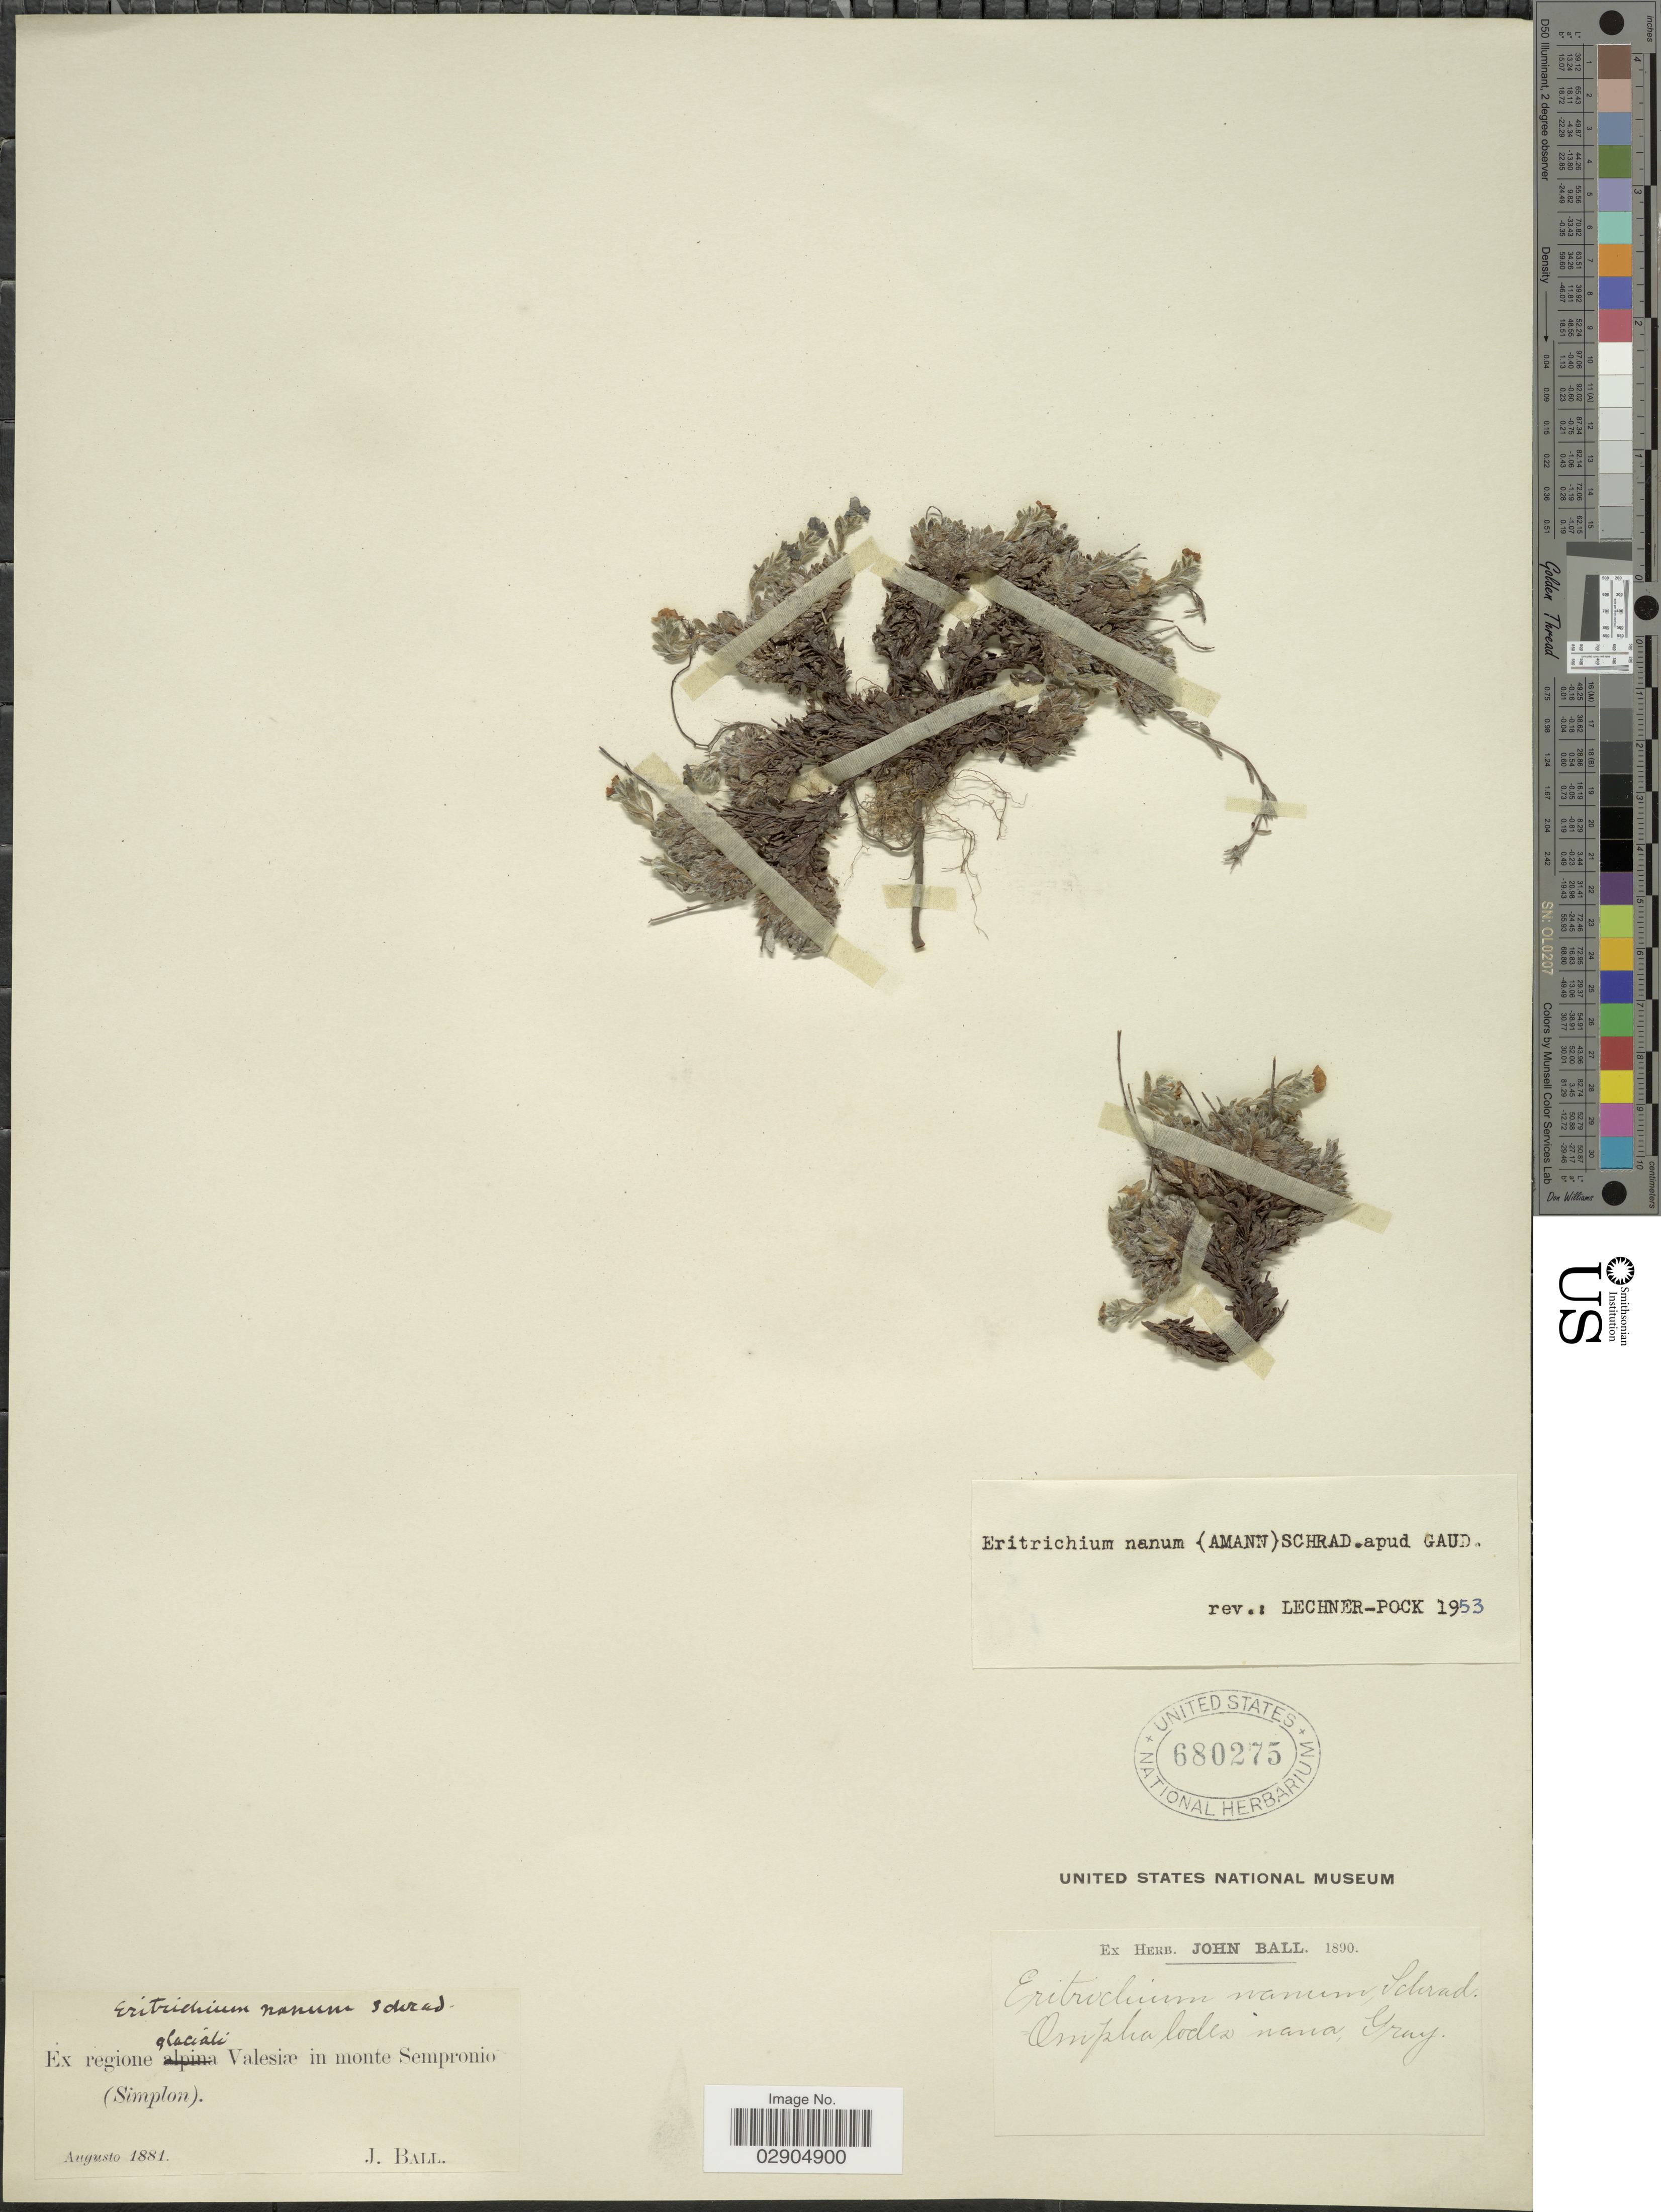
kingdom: Plantae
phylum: Tracheophyta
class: Magnoliopsida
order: Boraginales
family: Boraginaceae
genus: Eritrichium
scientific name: Eritrichium nanum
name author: (L.) Gaudin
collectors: J. Ball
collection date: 1881-08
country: Switzerland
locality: Ex regione glaciali Valesiæ in monte Sempronio (Simplon).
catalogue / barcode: US 680275